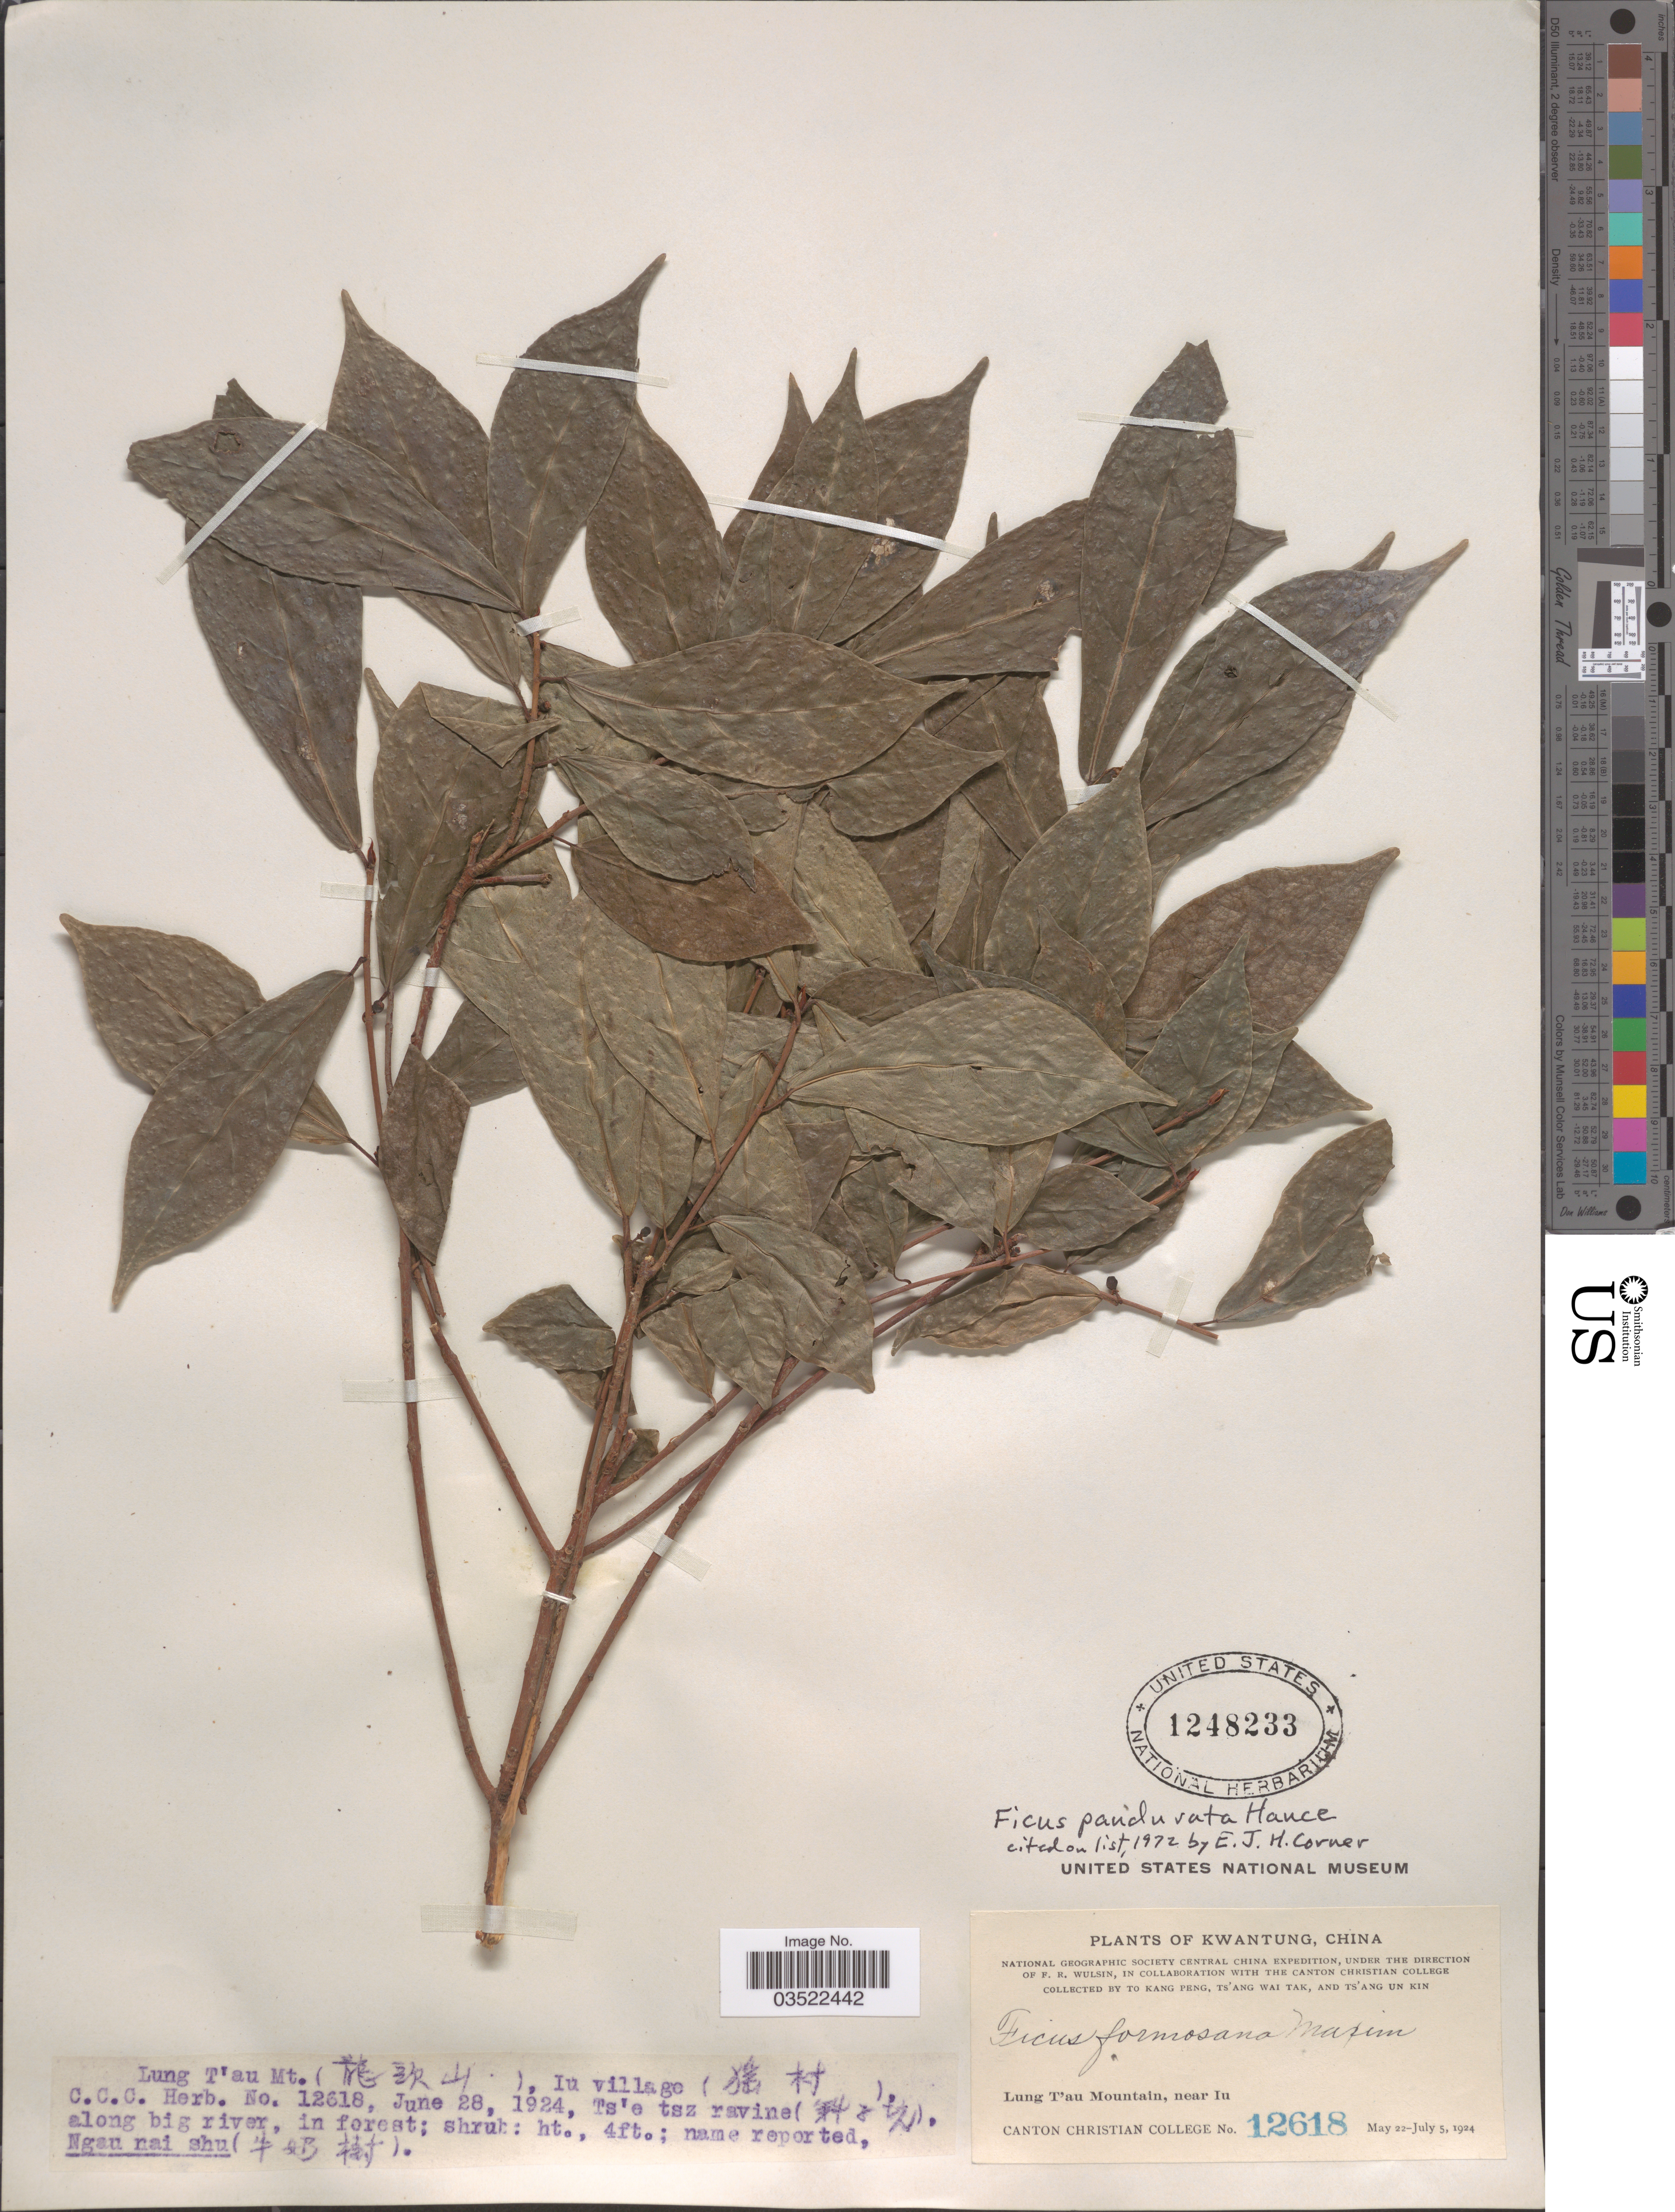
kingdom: Plantae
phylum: Tracheophyta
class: Magnoliopsida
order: Rosales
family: Moraceae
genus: Ficus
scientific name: Ficus pandurata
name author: Hance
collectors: To Kang P'eng, W. T. Tsang & Ts' Ang Un Kin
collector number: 12618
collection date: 1924-06-28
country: China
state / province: Guangdong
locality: Kwantung. Lung T'au Mountain, near Iu. (X), Iu village (X). Ts'e tsz ravine (X), along big river.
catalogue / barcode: US 1248233